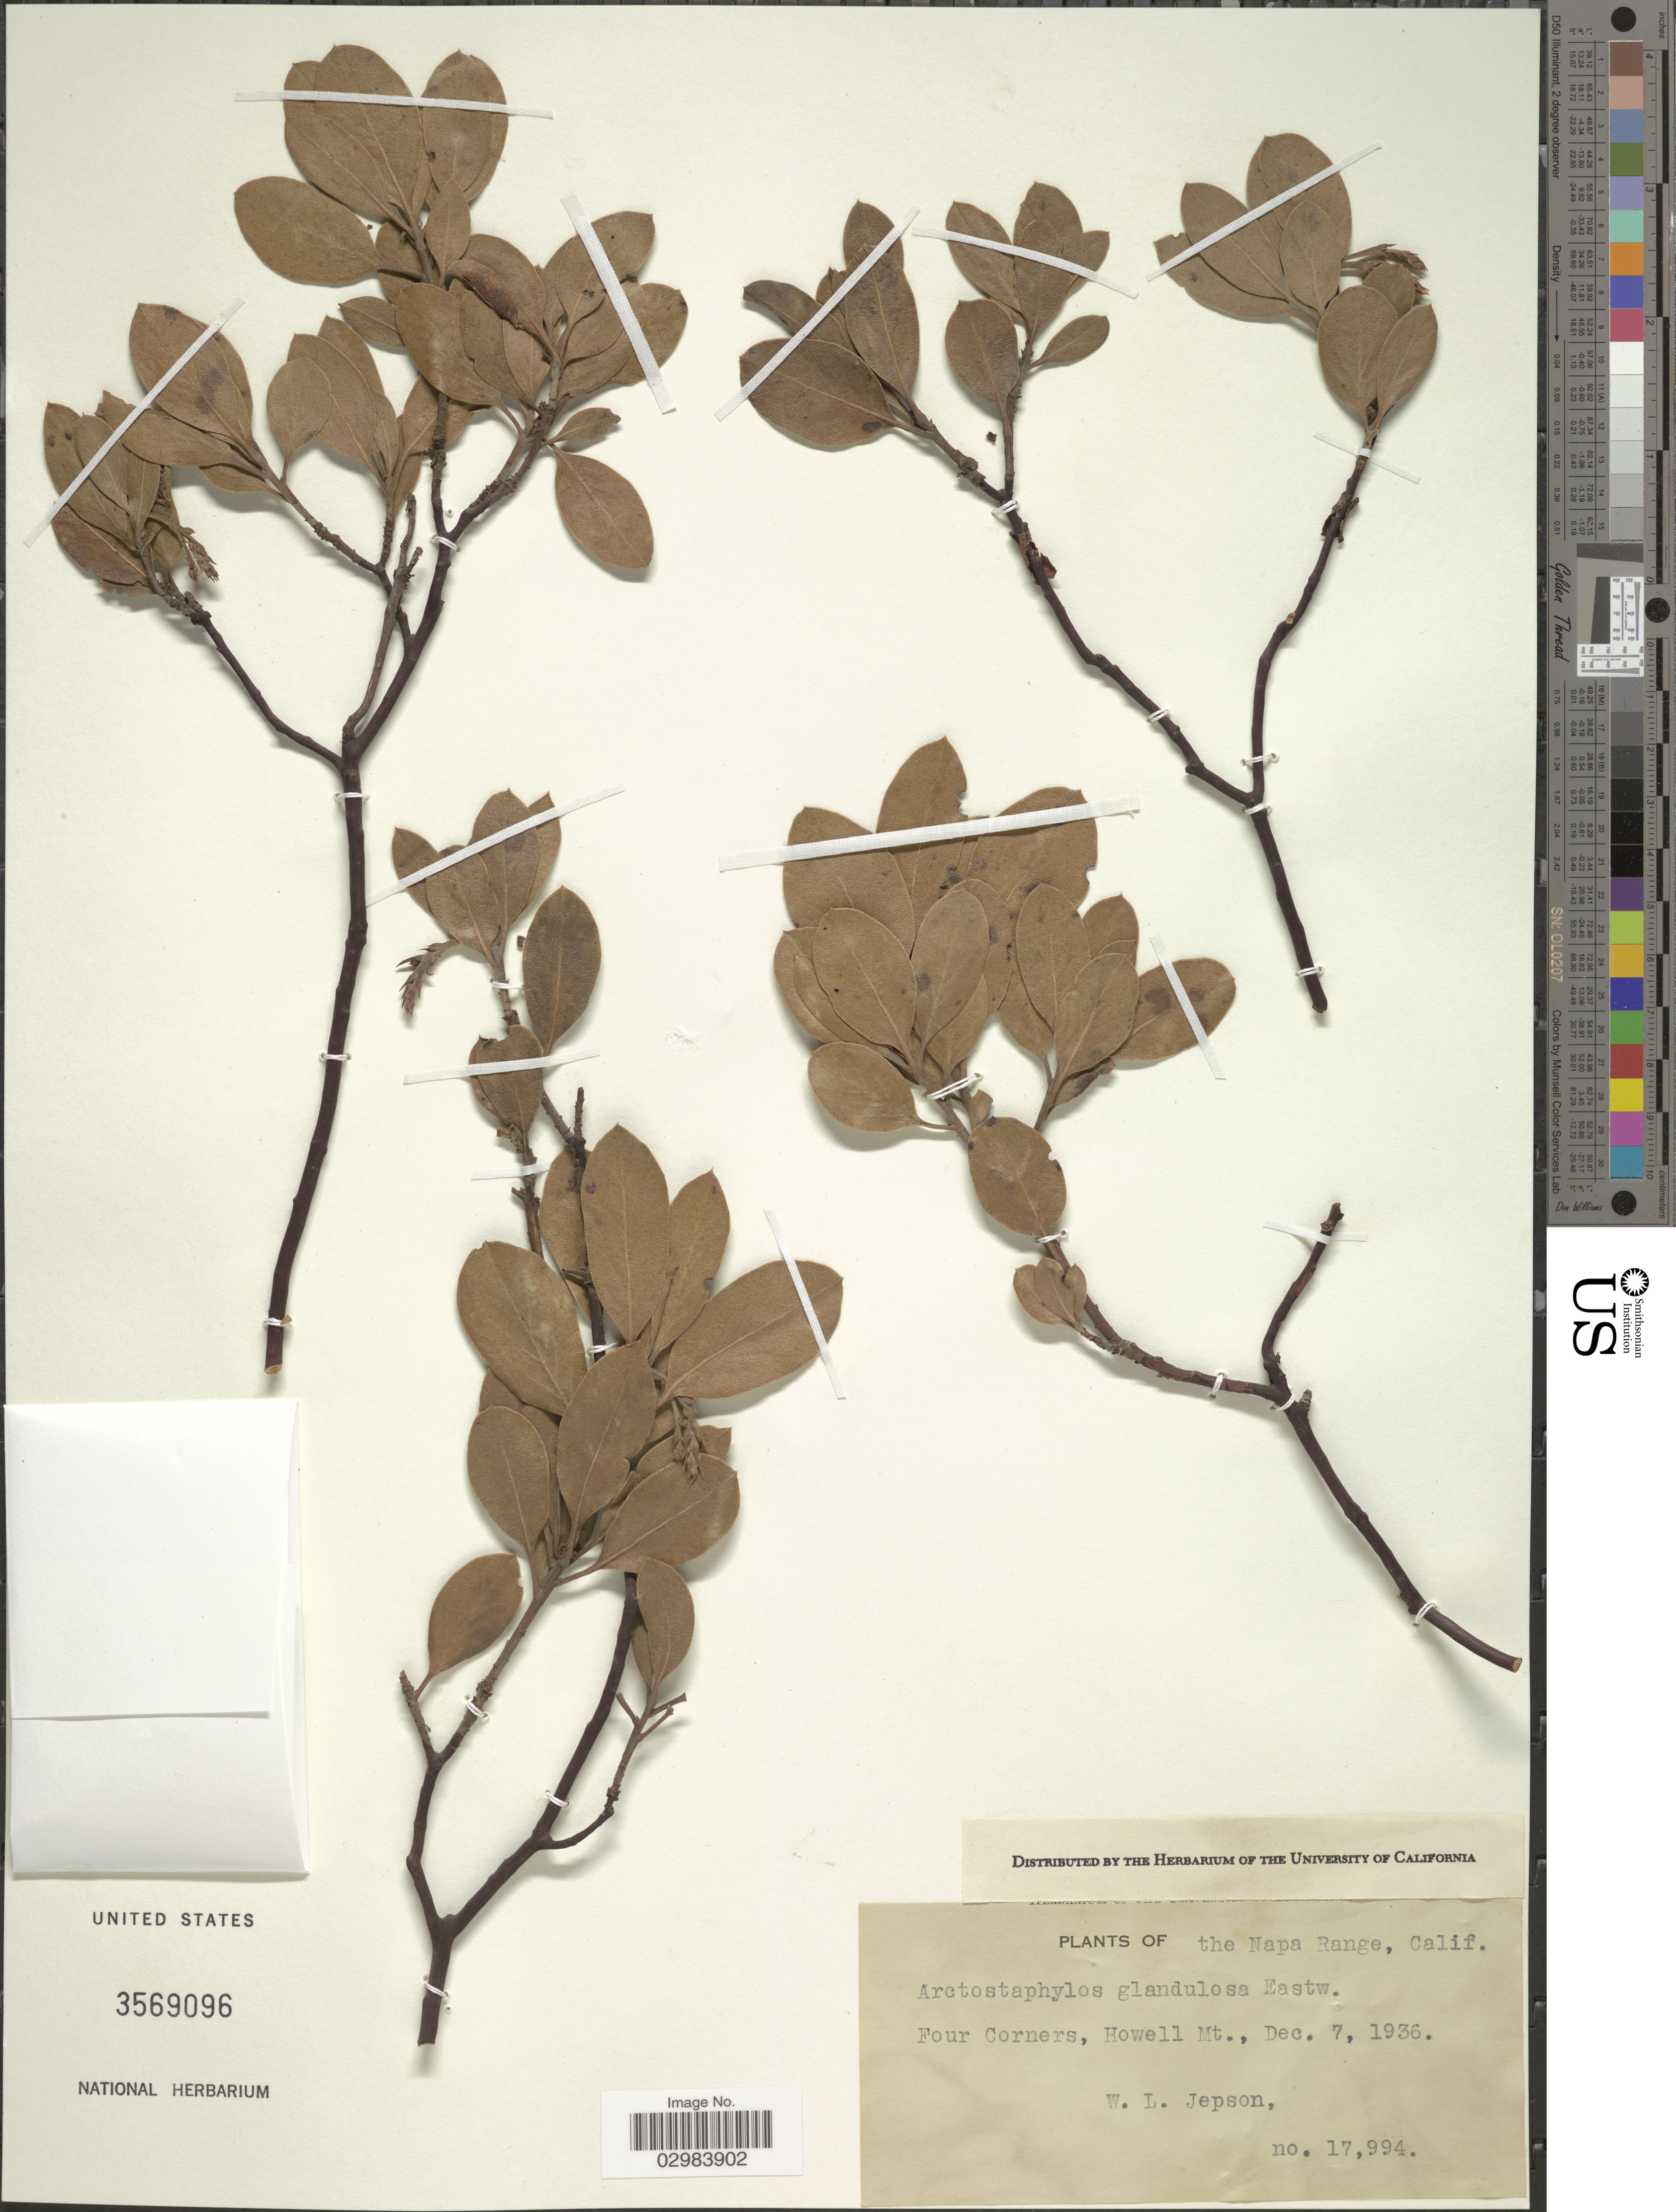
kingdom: Plantae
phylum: Tracheophyta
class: Magnoliopsida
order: Ericales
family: Ericaceae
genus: Arctostaphylos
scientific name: Arctostaphylos glandulosa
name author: Eastw.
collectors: W. L. Jepson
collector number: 17994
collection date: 1936-12-07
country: United States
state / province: California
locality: The Napa Range, Four Corners, Howell Mt.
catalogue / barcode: US 3569096